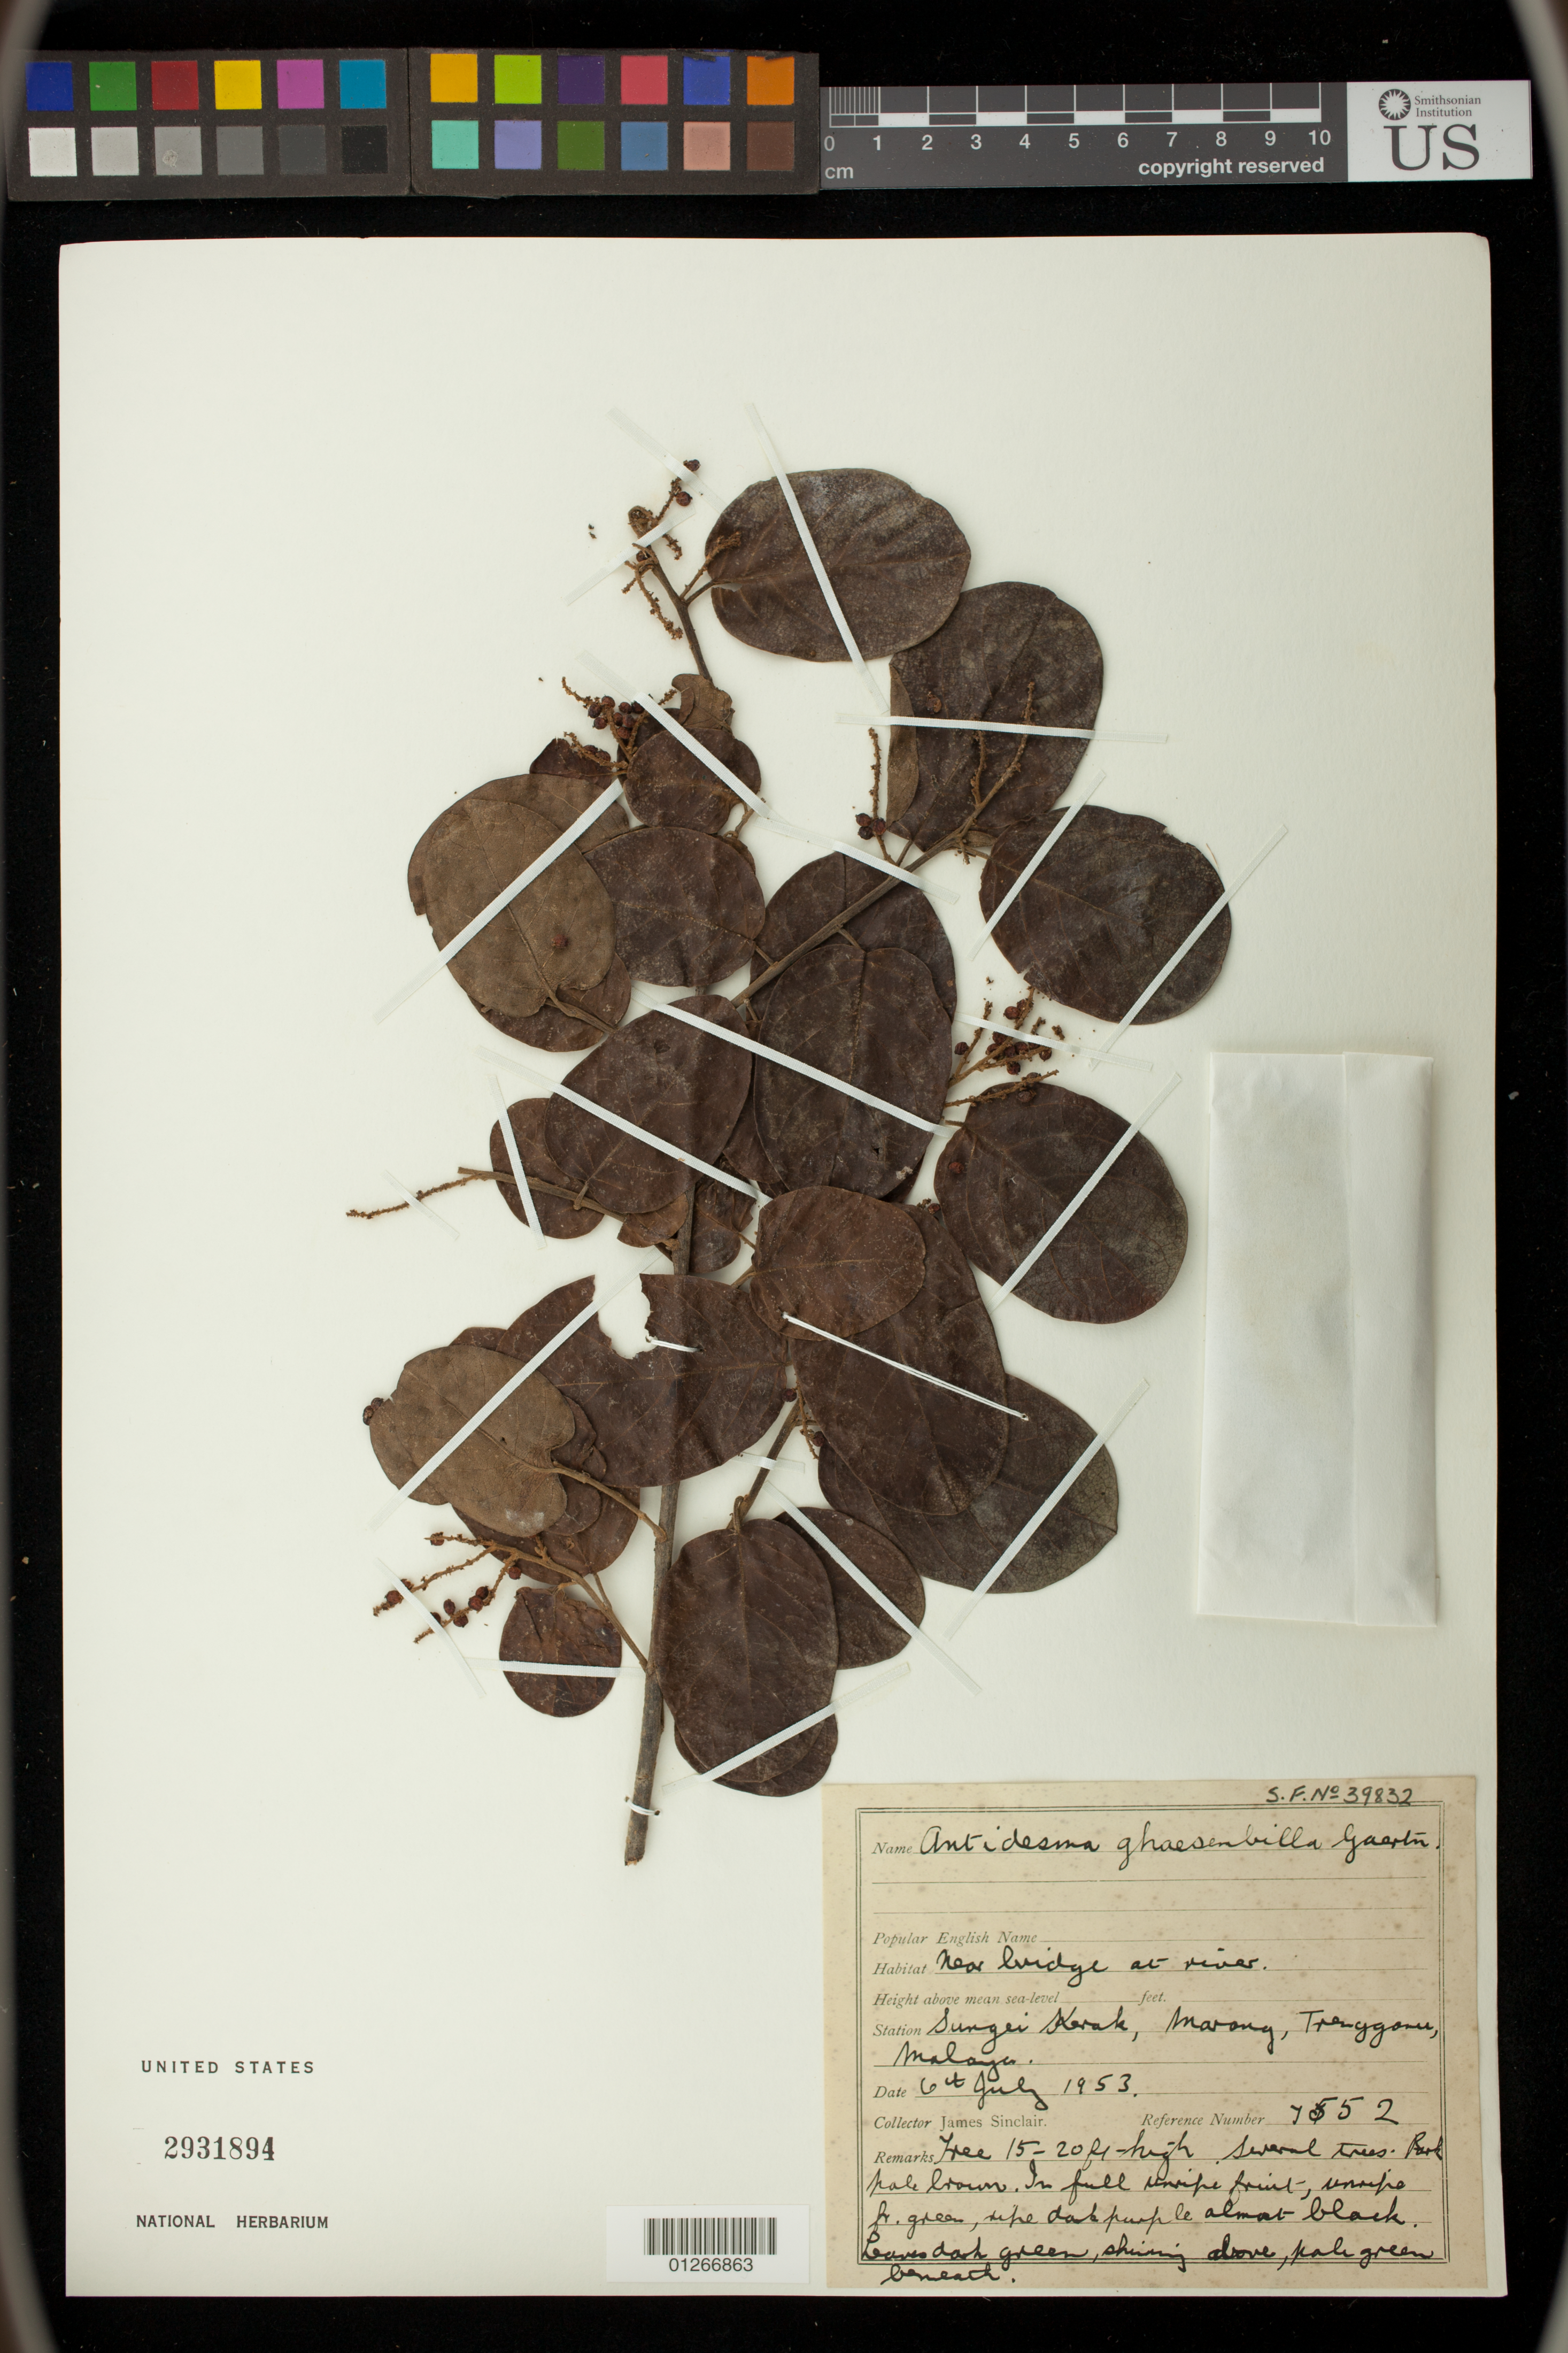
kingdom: Plantae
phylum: Tracheophyta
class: Magnoliopsida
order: Malpighiales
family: Phyllanthaceae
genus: Antidesma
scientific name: Antidesma ghaesembilla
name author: Gaertn.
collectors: J. Sinclair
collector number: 7552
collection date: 1953-07-06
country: Malaysia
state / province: Terengganu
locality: Sungei Kerak, Marong, Trengganu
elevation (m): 5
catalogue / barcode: US 2931894